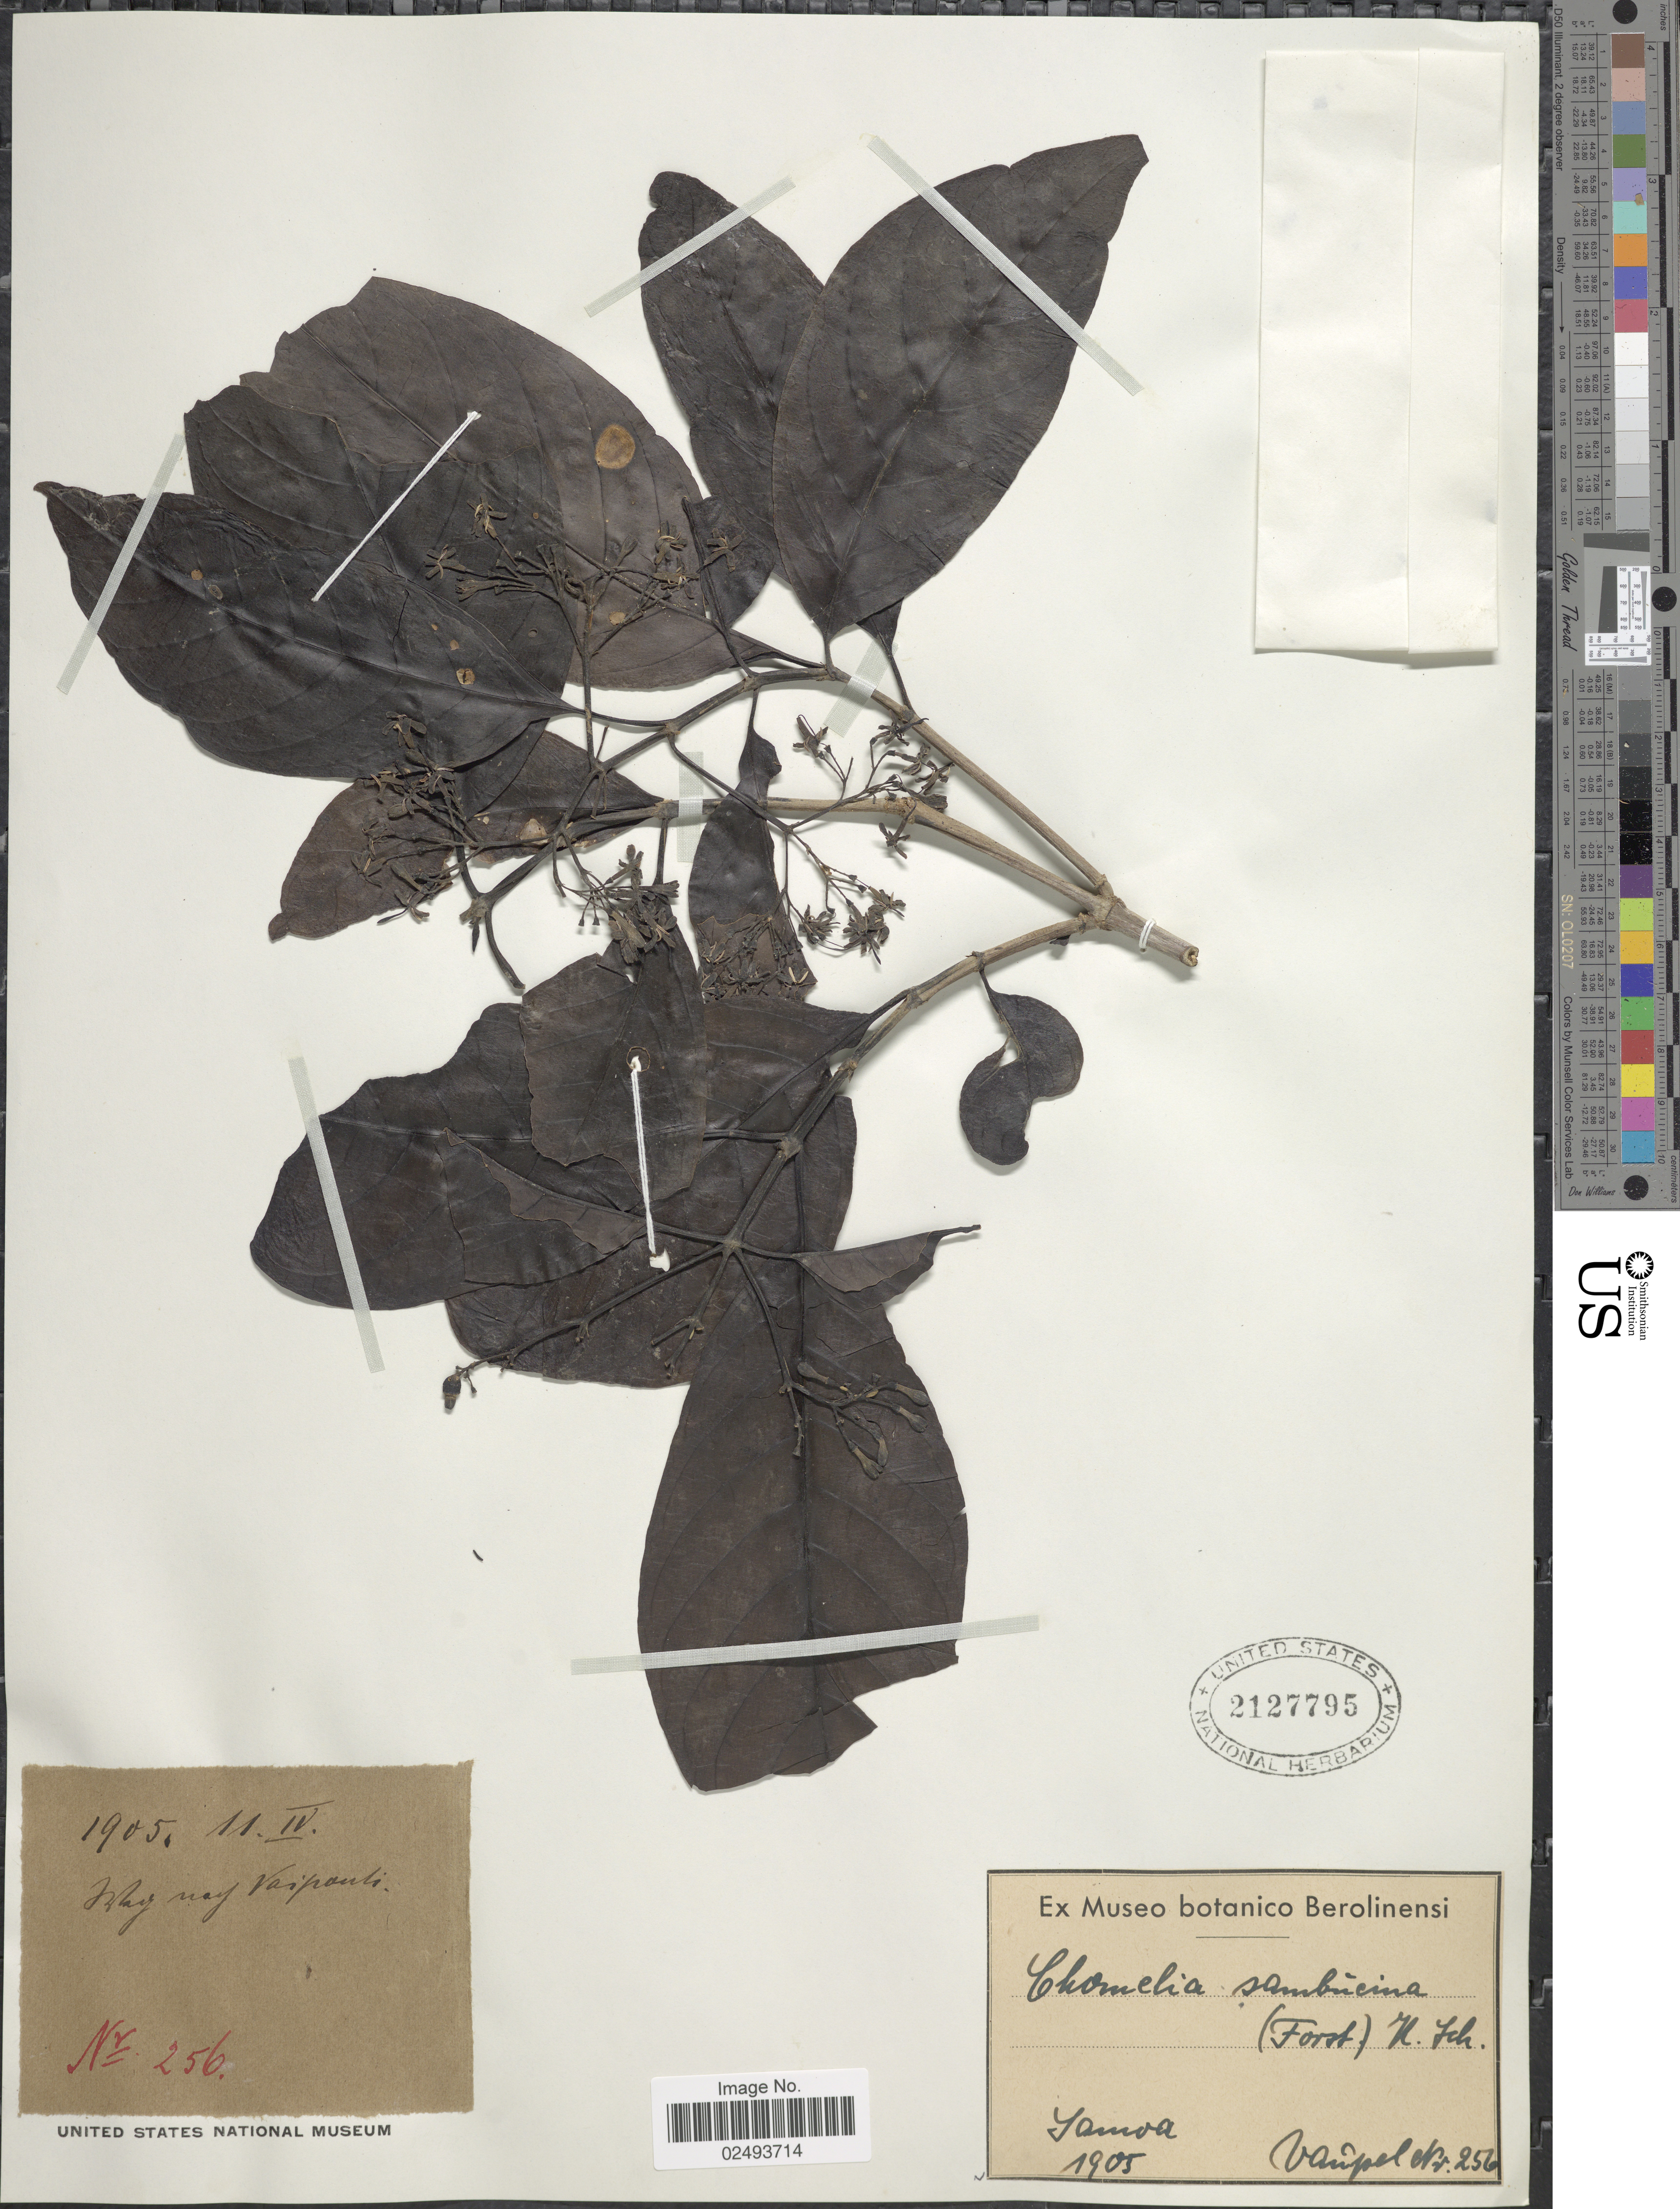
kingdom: Plantae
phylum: Tracheophyta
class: Magnoliopsida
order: Gentianales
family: Rubiaceae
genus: Tarenna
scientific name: Tarenna sambucina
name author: (G. Forst.) Drake ex Durand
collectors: Vaupel, --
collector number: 256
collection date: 1905-04-11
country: Samoa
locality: Samoa, Vaipouli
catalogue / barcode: US 2127795